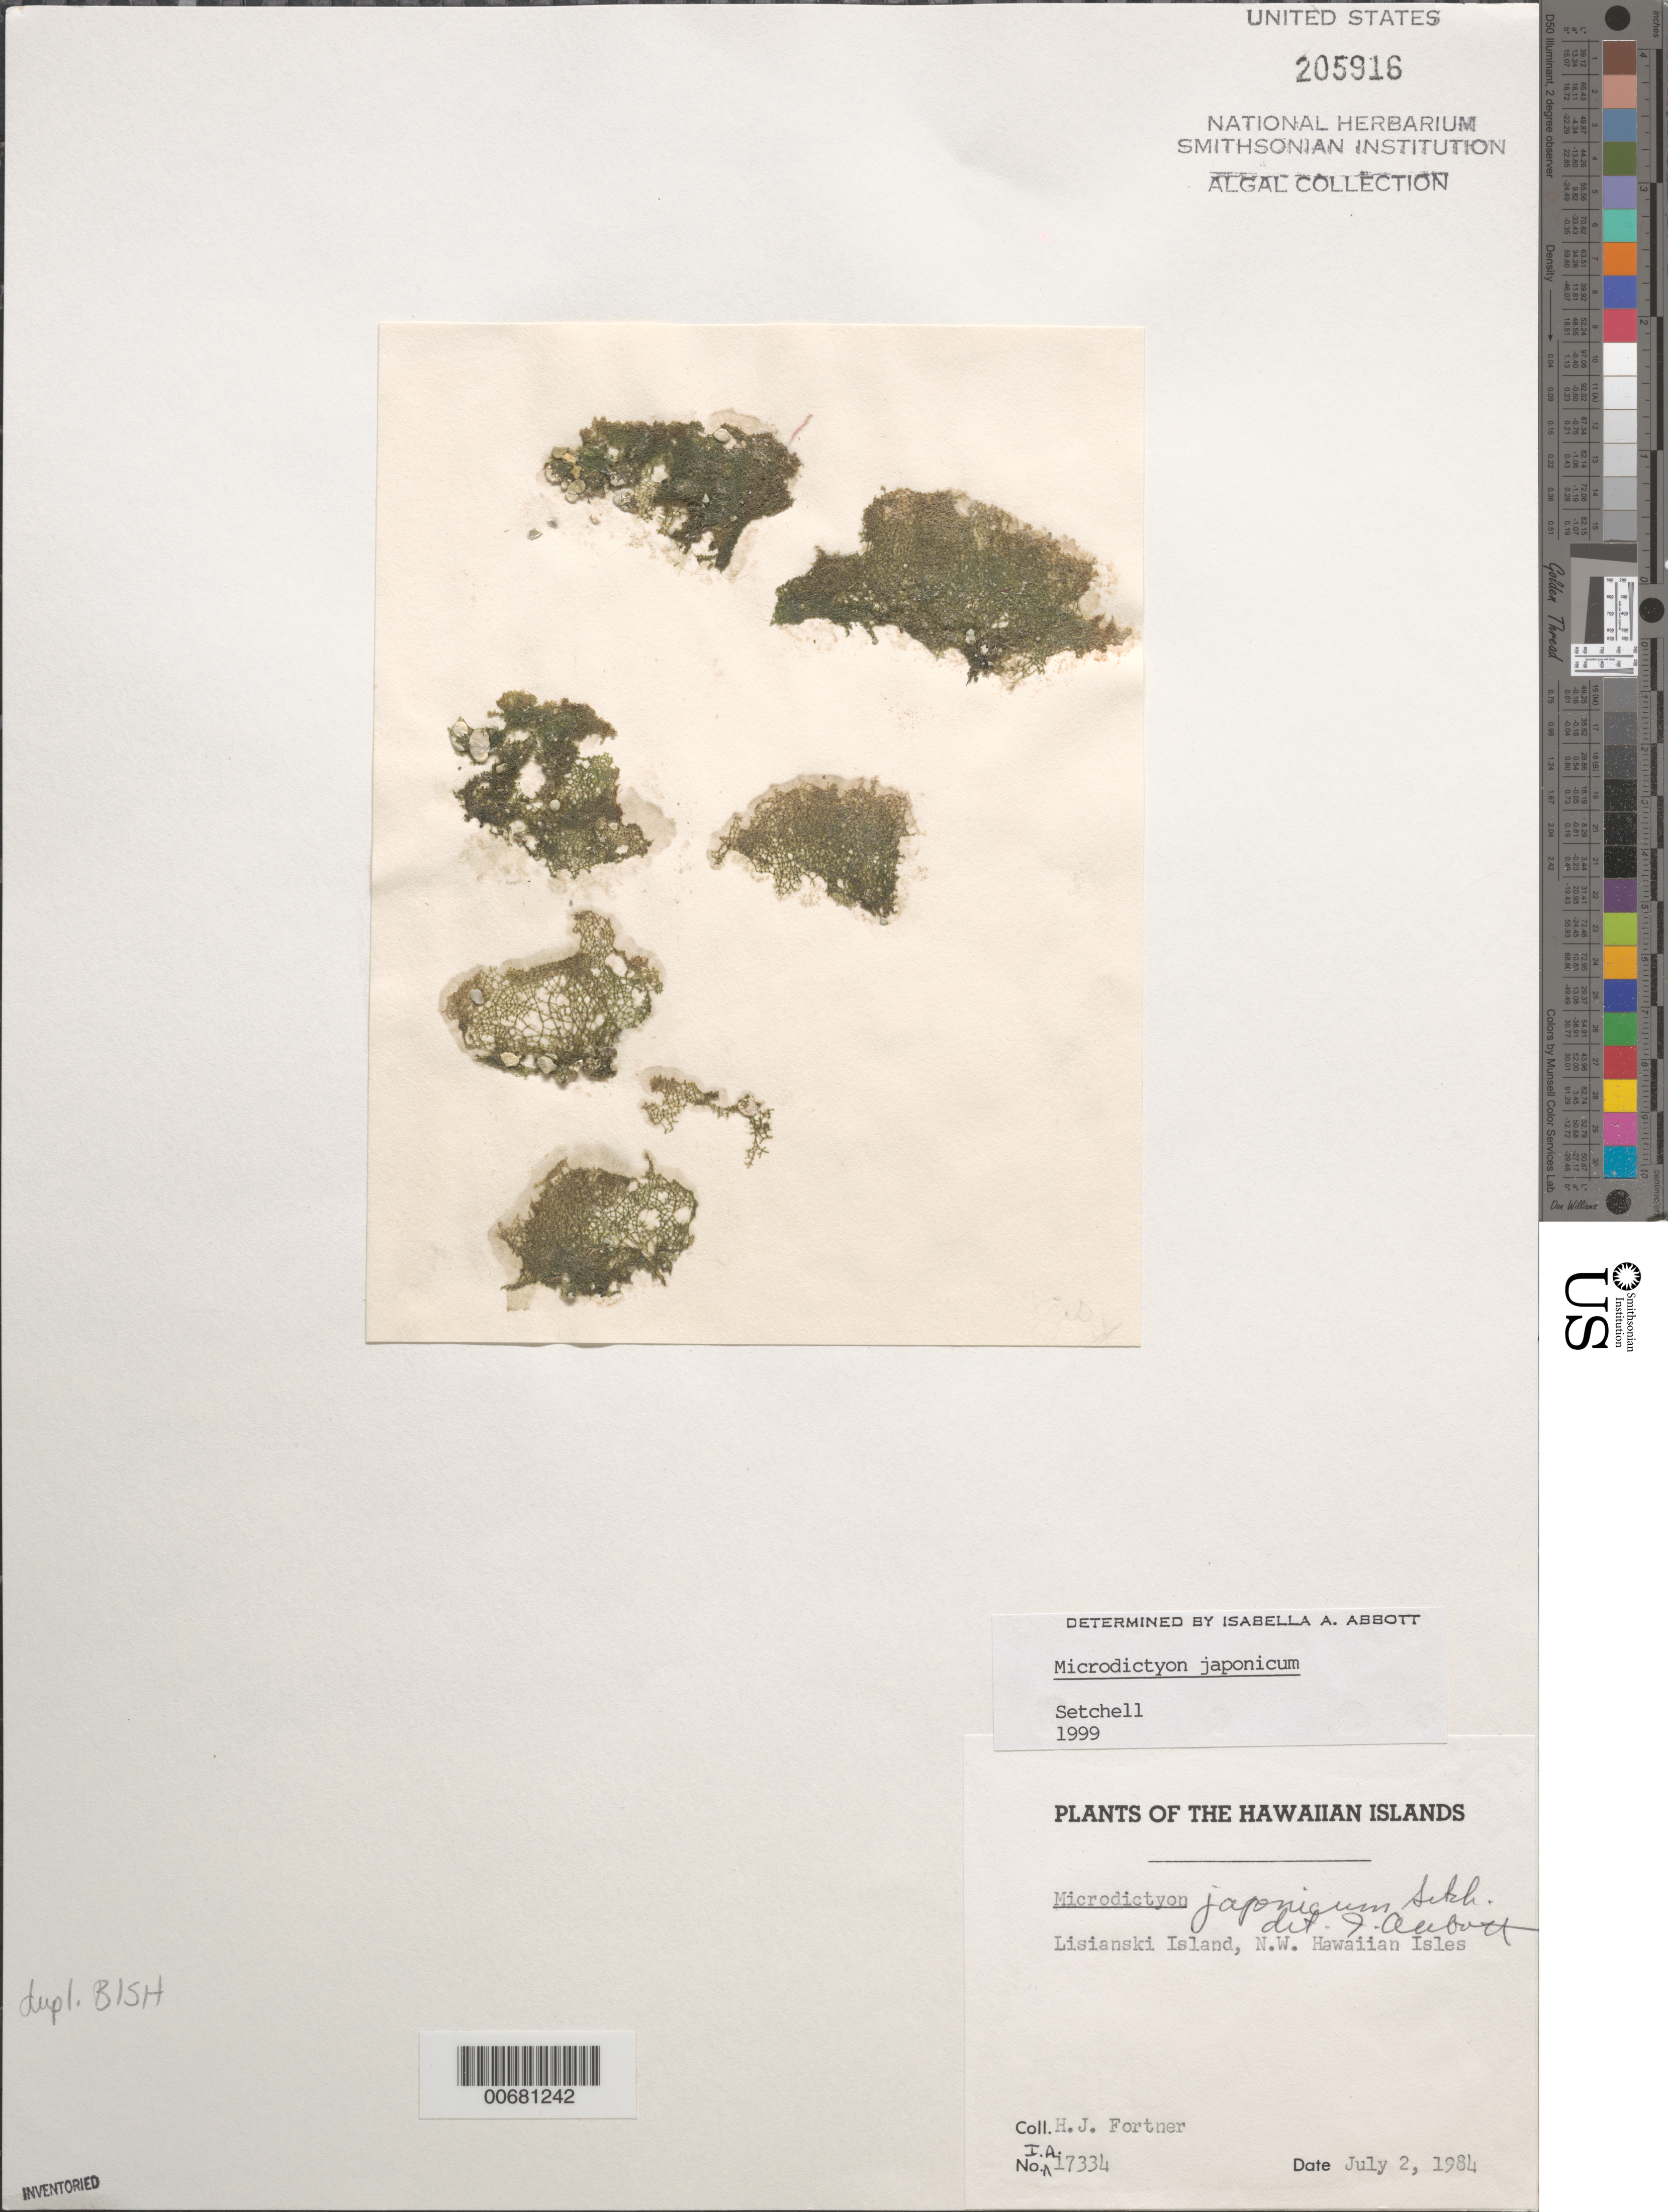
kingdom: Plantae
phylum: Chlorophyta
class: Ulvophyceae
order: Cladophorales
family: Anadyomenaceae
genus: Microdictyon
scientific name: Microdictyon japonicum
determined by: Abbott, Isabella A.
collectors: H. Fortner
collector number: IAA 17334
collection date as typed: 02 Jul 1984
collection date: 1984-07-02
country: United States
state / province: Hawaii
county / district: Honolulu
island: Lisianski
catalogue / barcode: US 205916